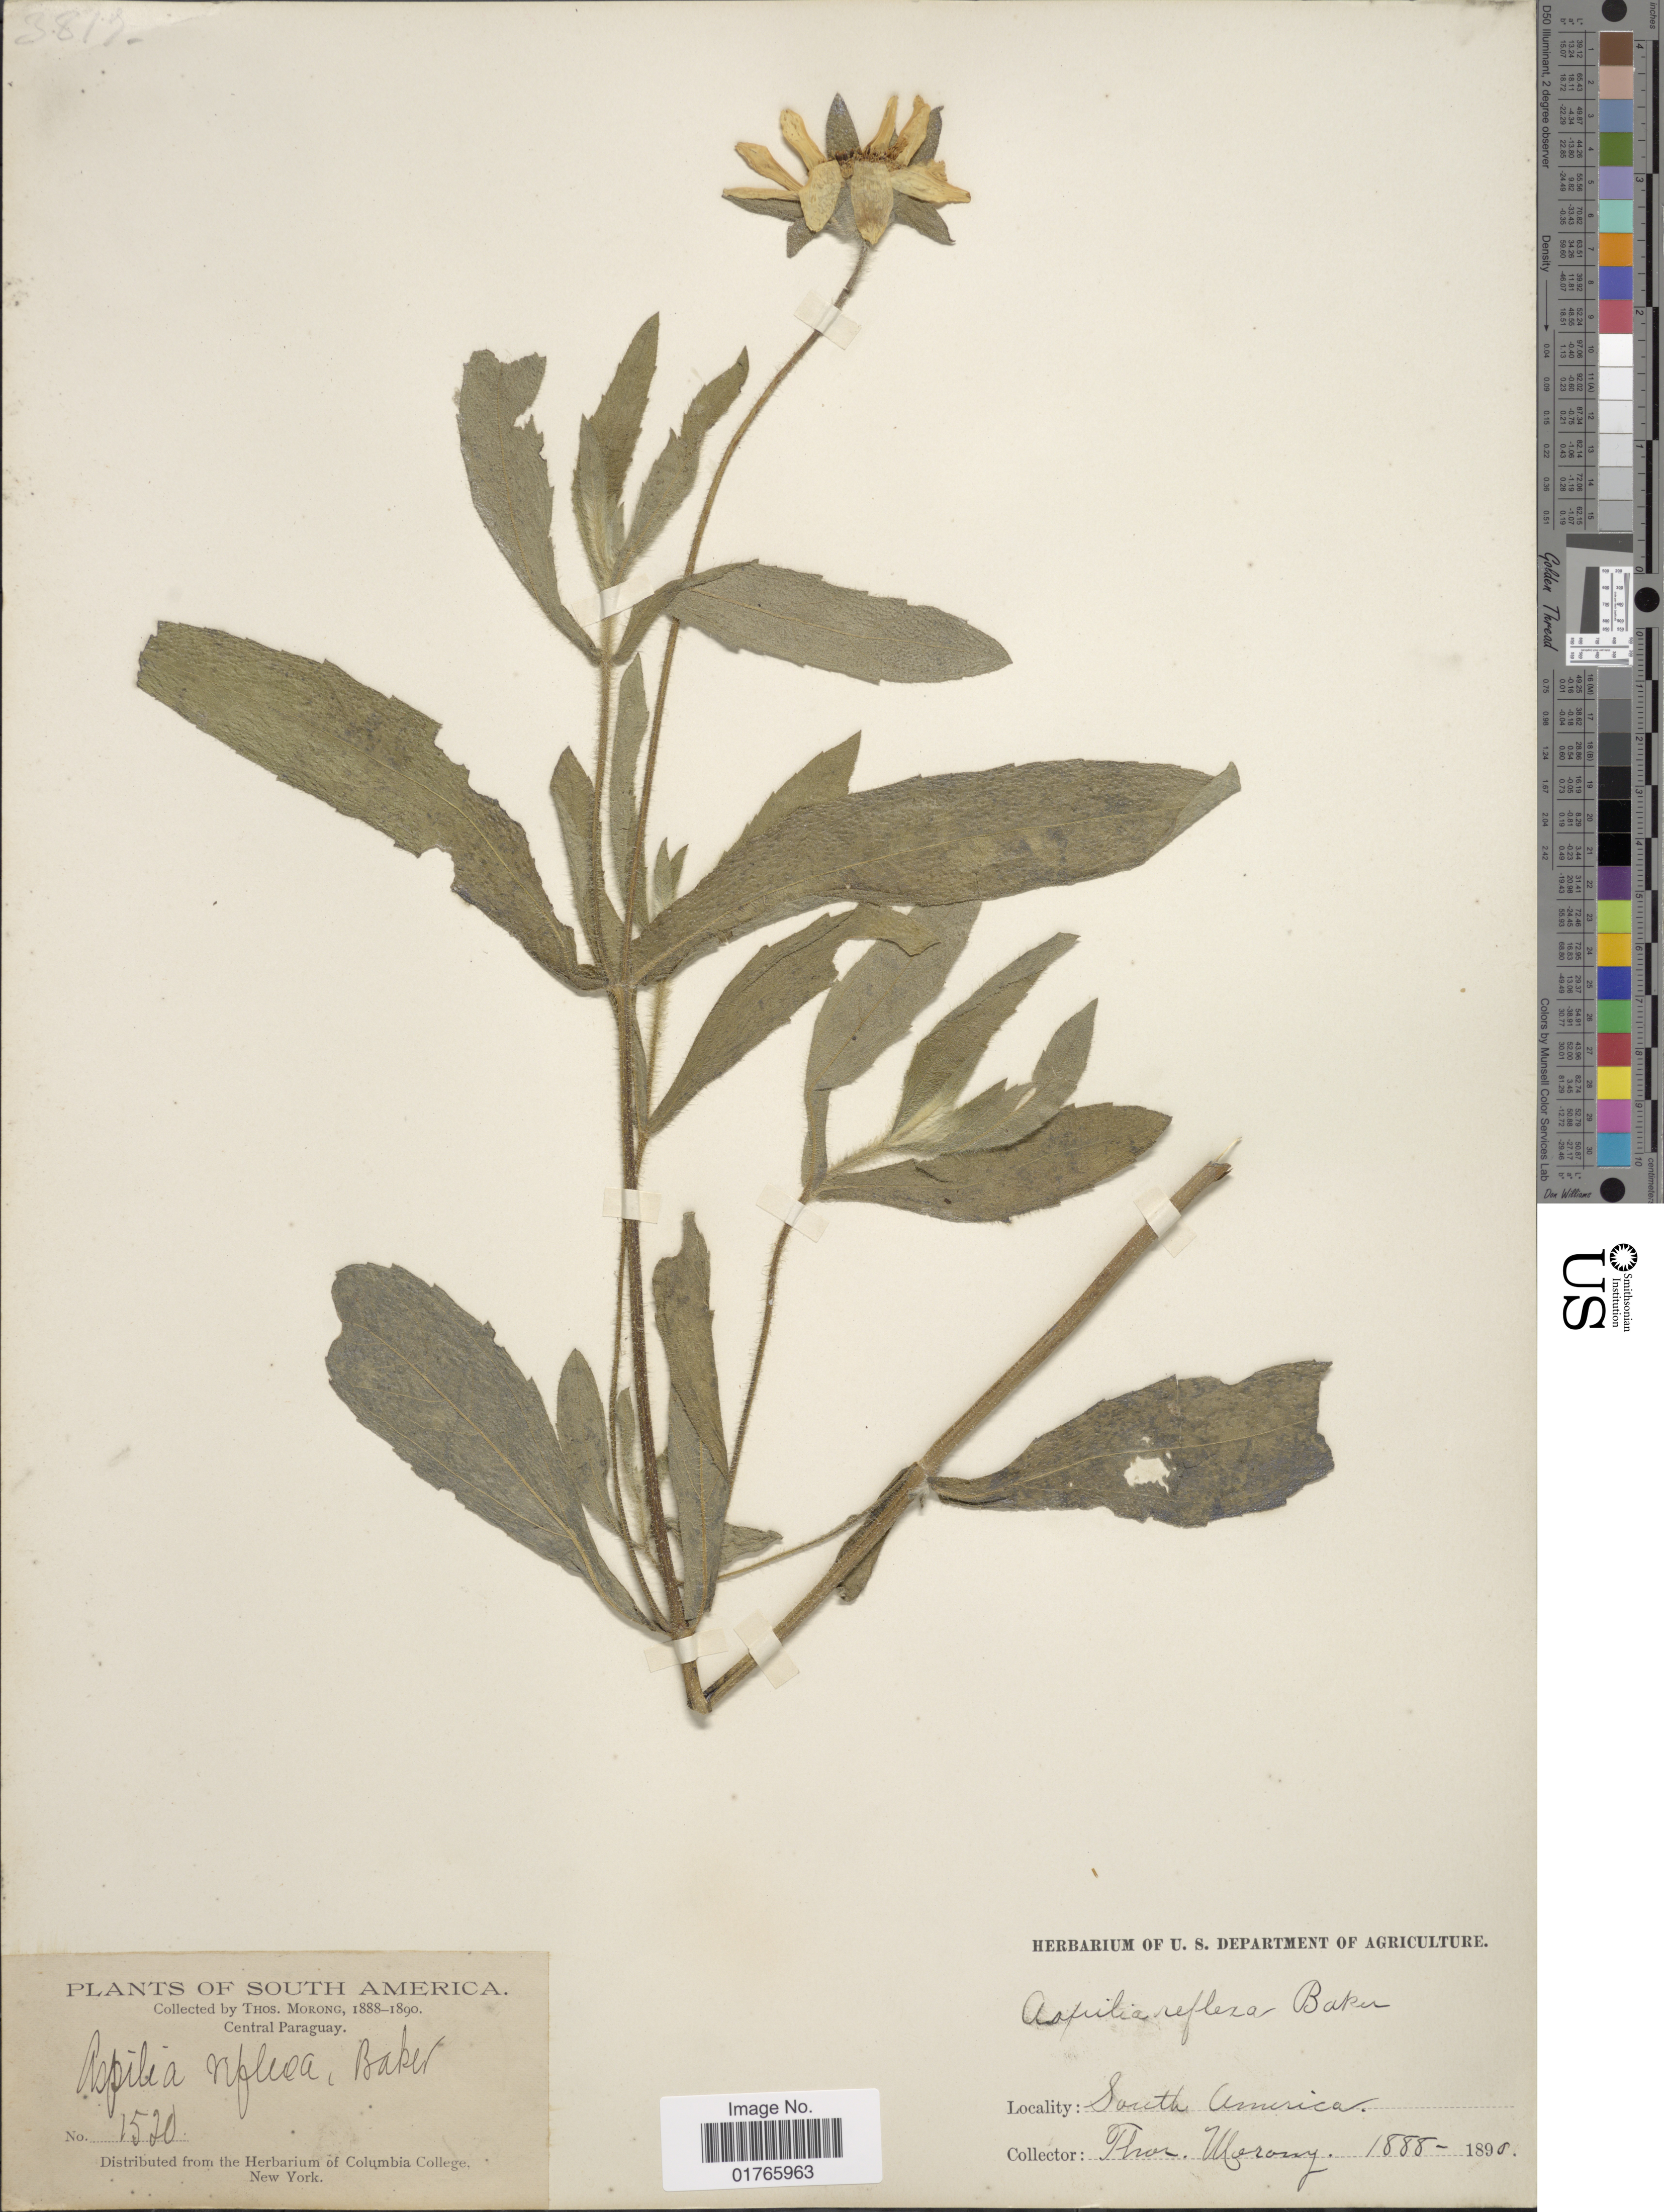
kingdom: Plantae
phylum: Tracheophyta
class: Magnoliopsida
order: Asterales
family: Asteraceae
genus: Aspilia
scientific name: Aspilia reflexa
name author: Baker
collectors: ex herb. T. Morong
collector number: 1520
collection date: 1888/1890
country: Paraguay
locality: South America, Central Paraguay